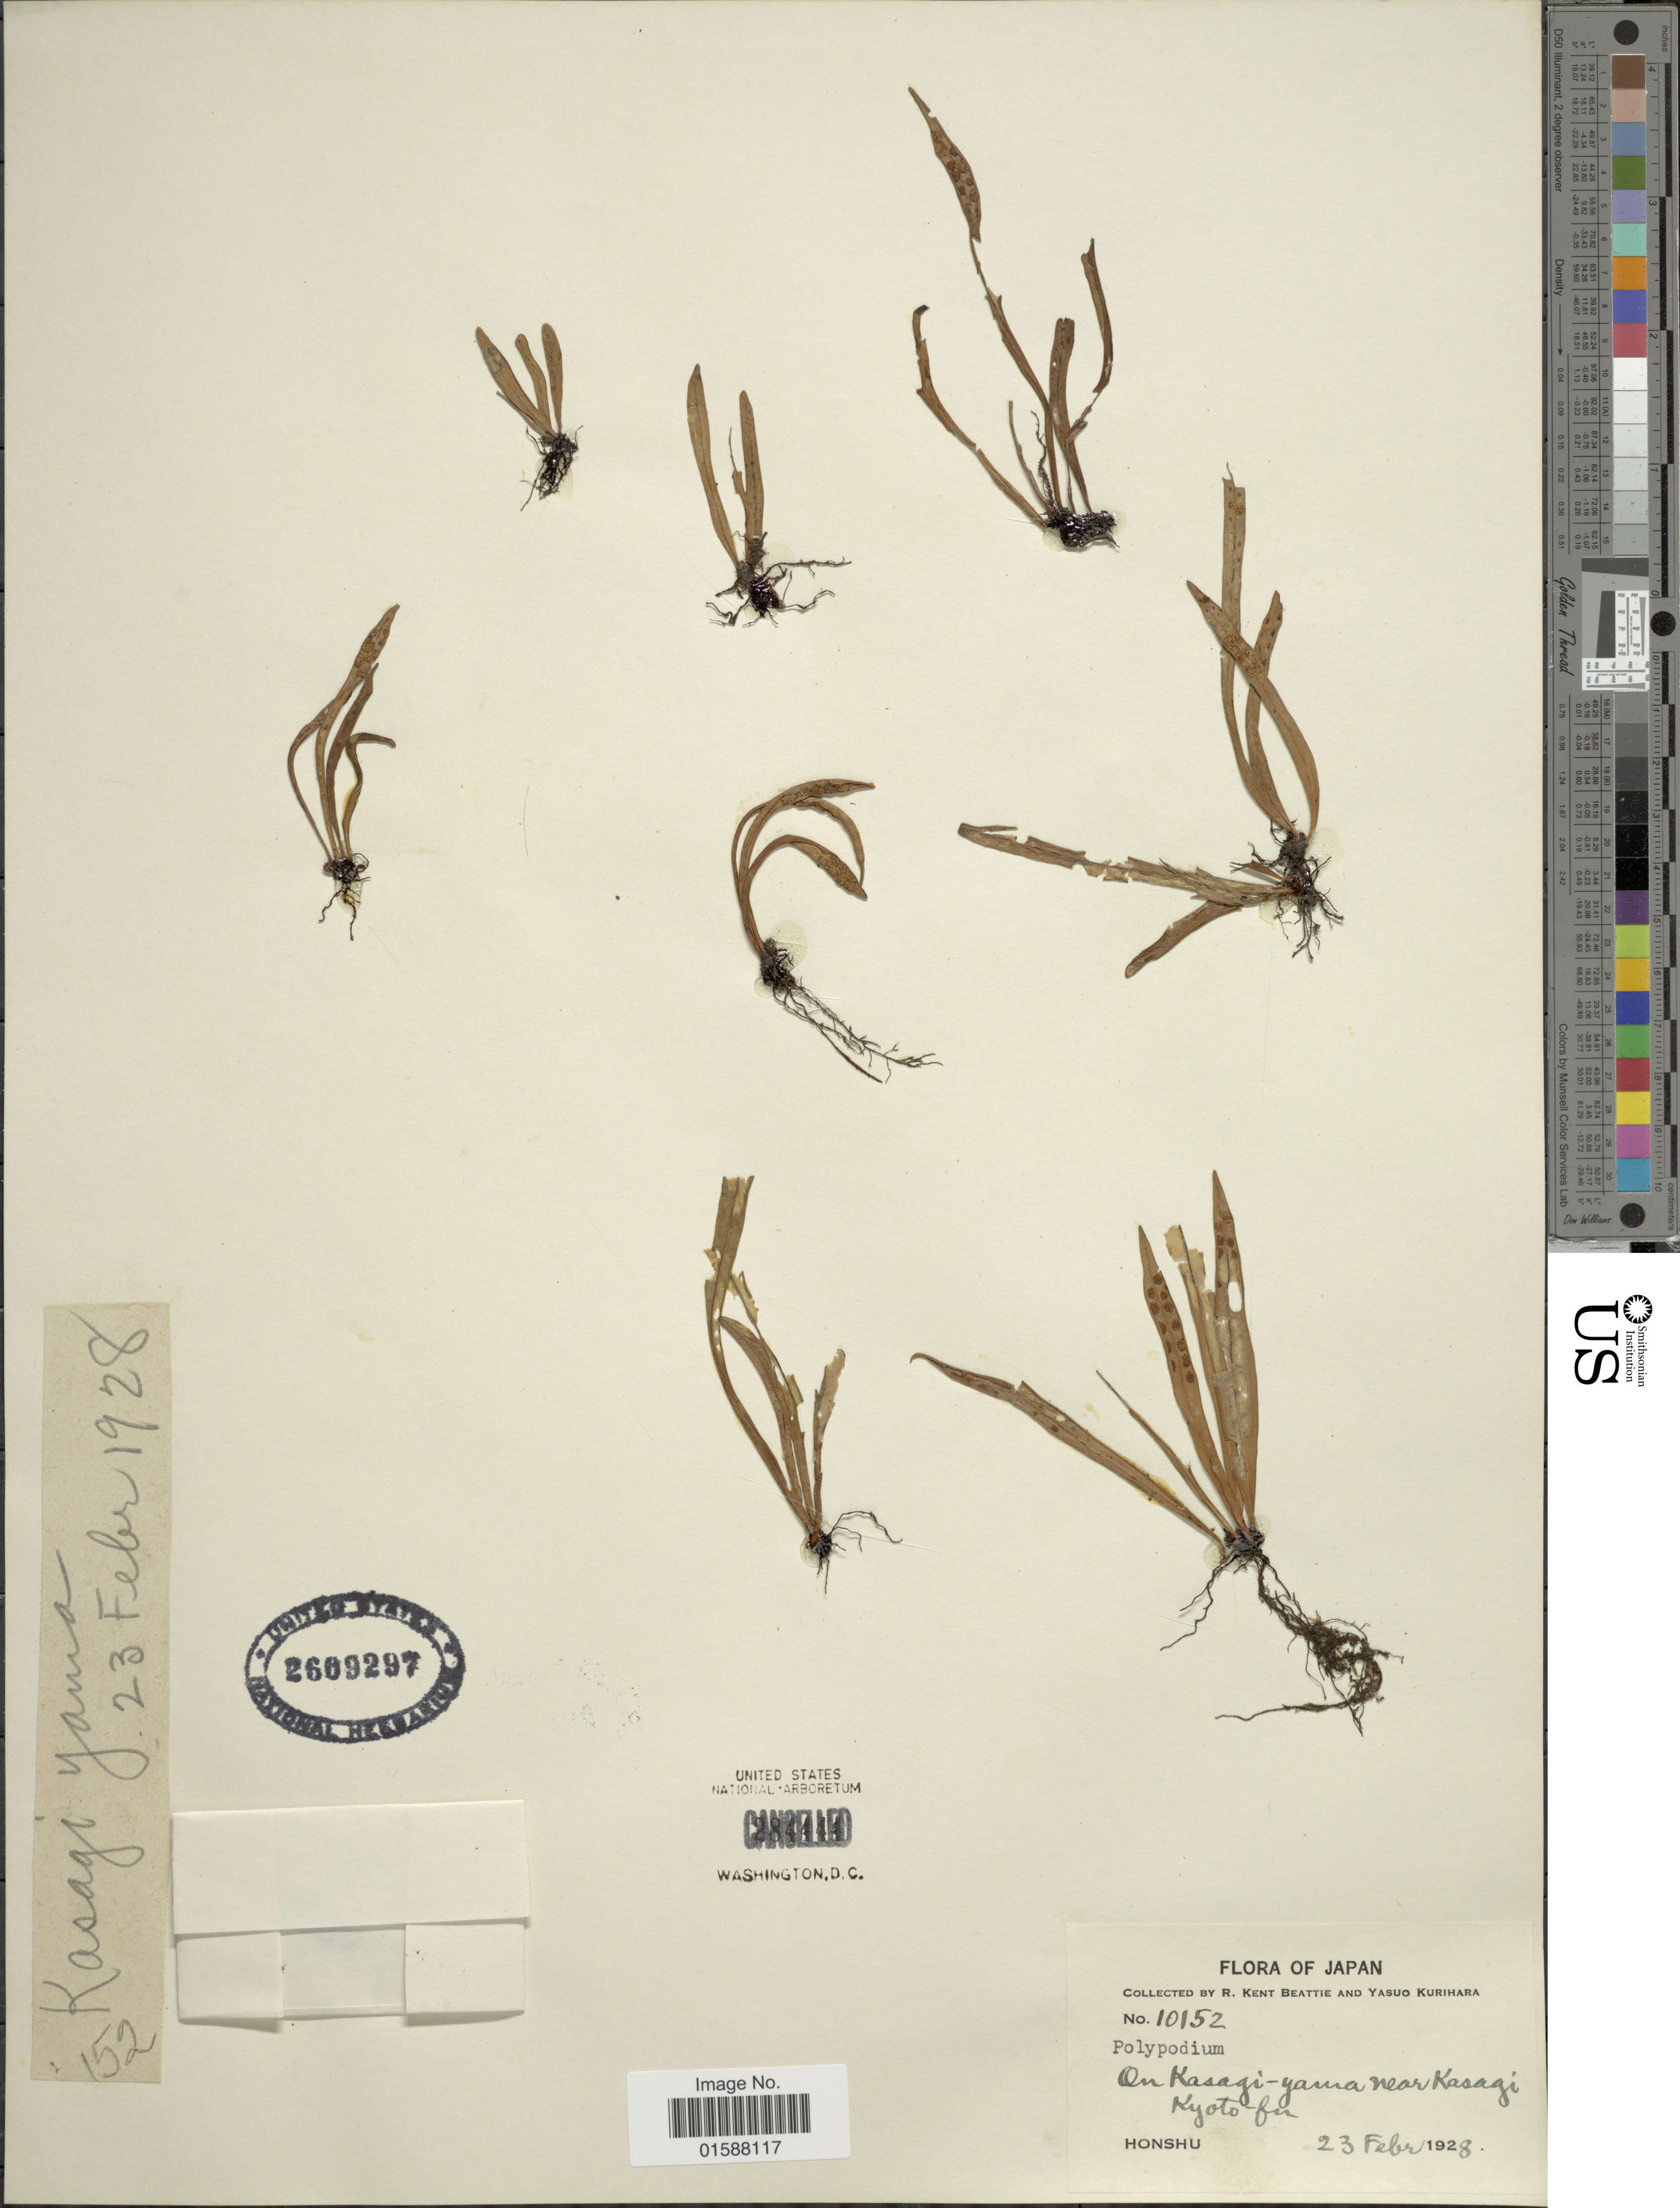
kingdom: Plantae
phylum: Tracheophyta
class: Polypodiopsida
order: Polypodiales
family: Polypodiaceae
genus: Lepisorus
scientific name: Lepisorus thunbergianus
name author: (Kaulf.) Ching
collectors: R. K. Beattie & Y. Kurihara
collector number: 10152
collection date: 1928-02-23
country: Japan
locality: On Kasagi-yama near Kasagi Kyoto-fu. Honshu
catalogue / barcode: US 2609297